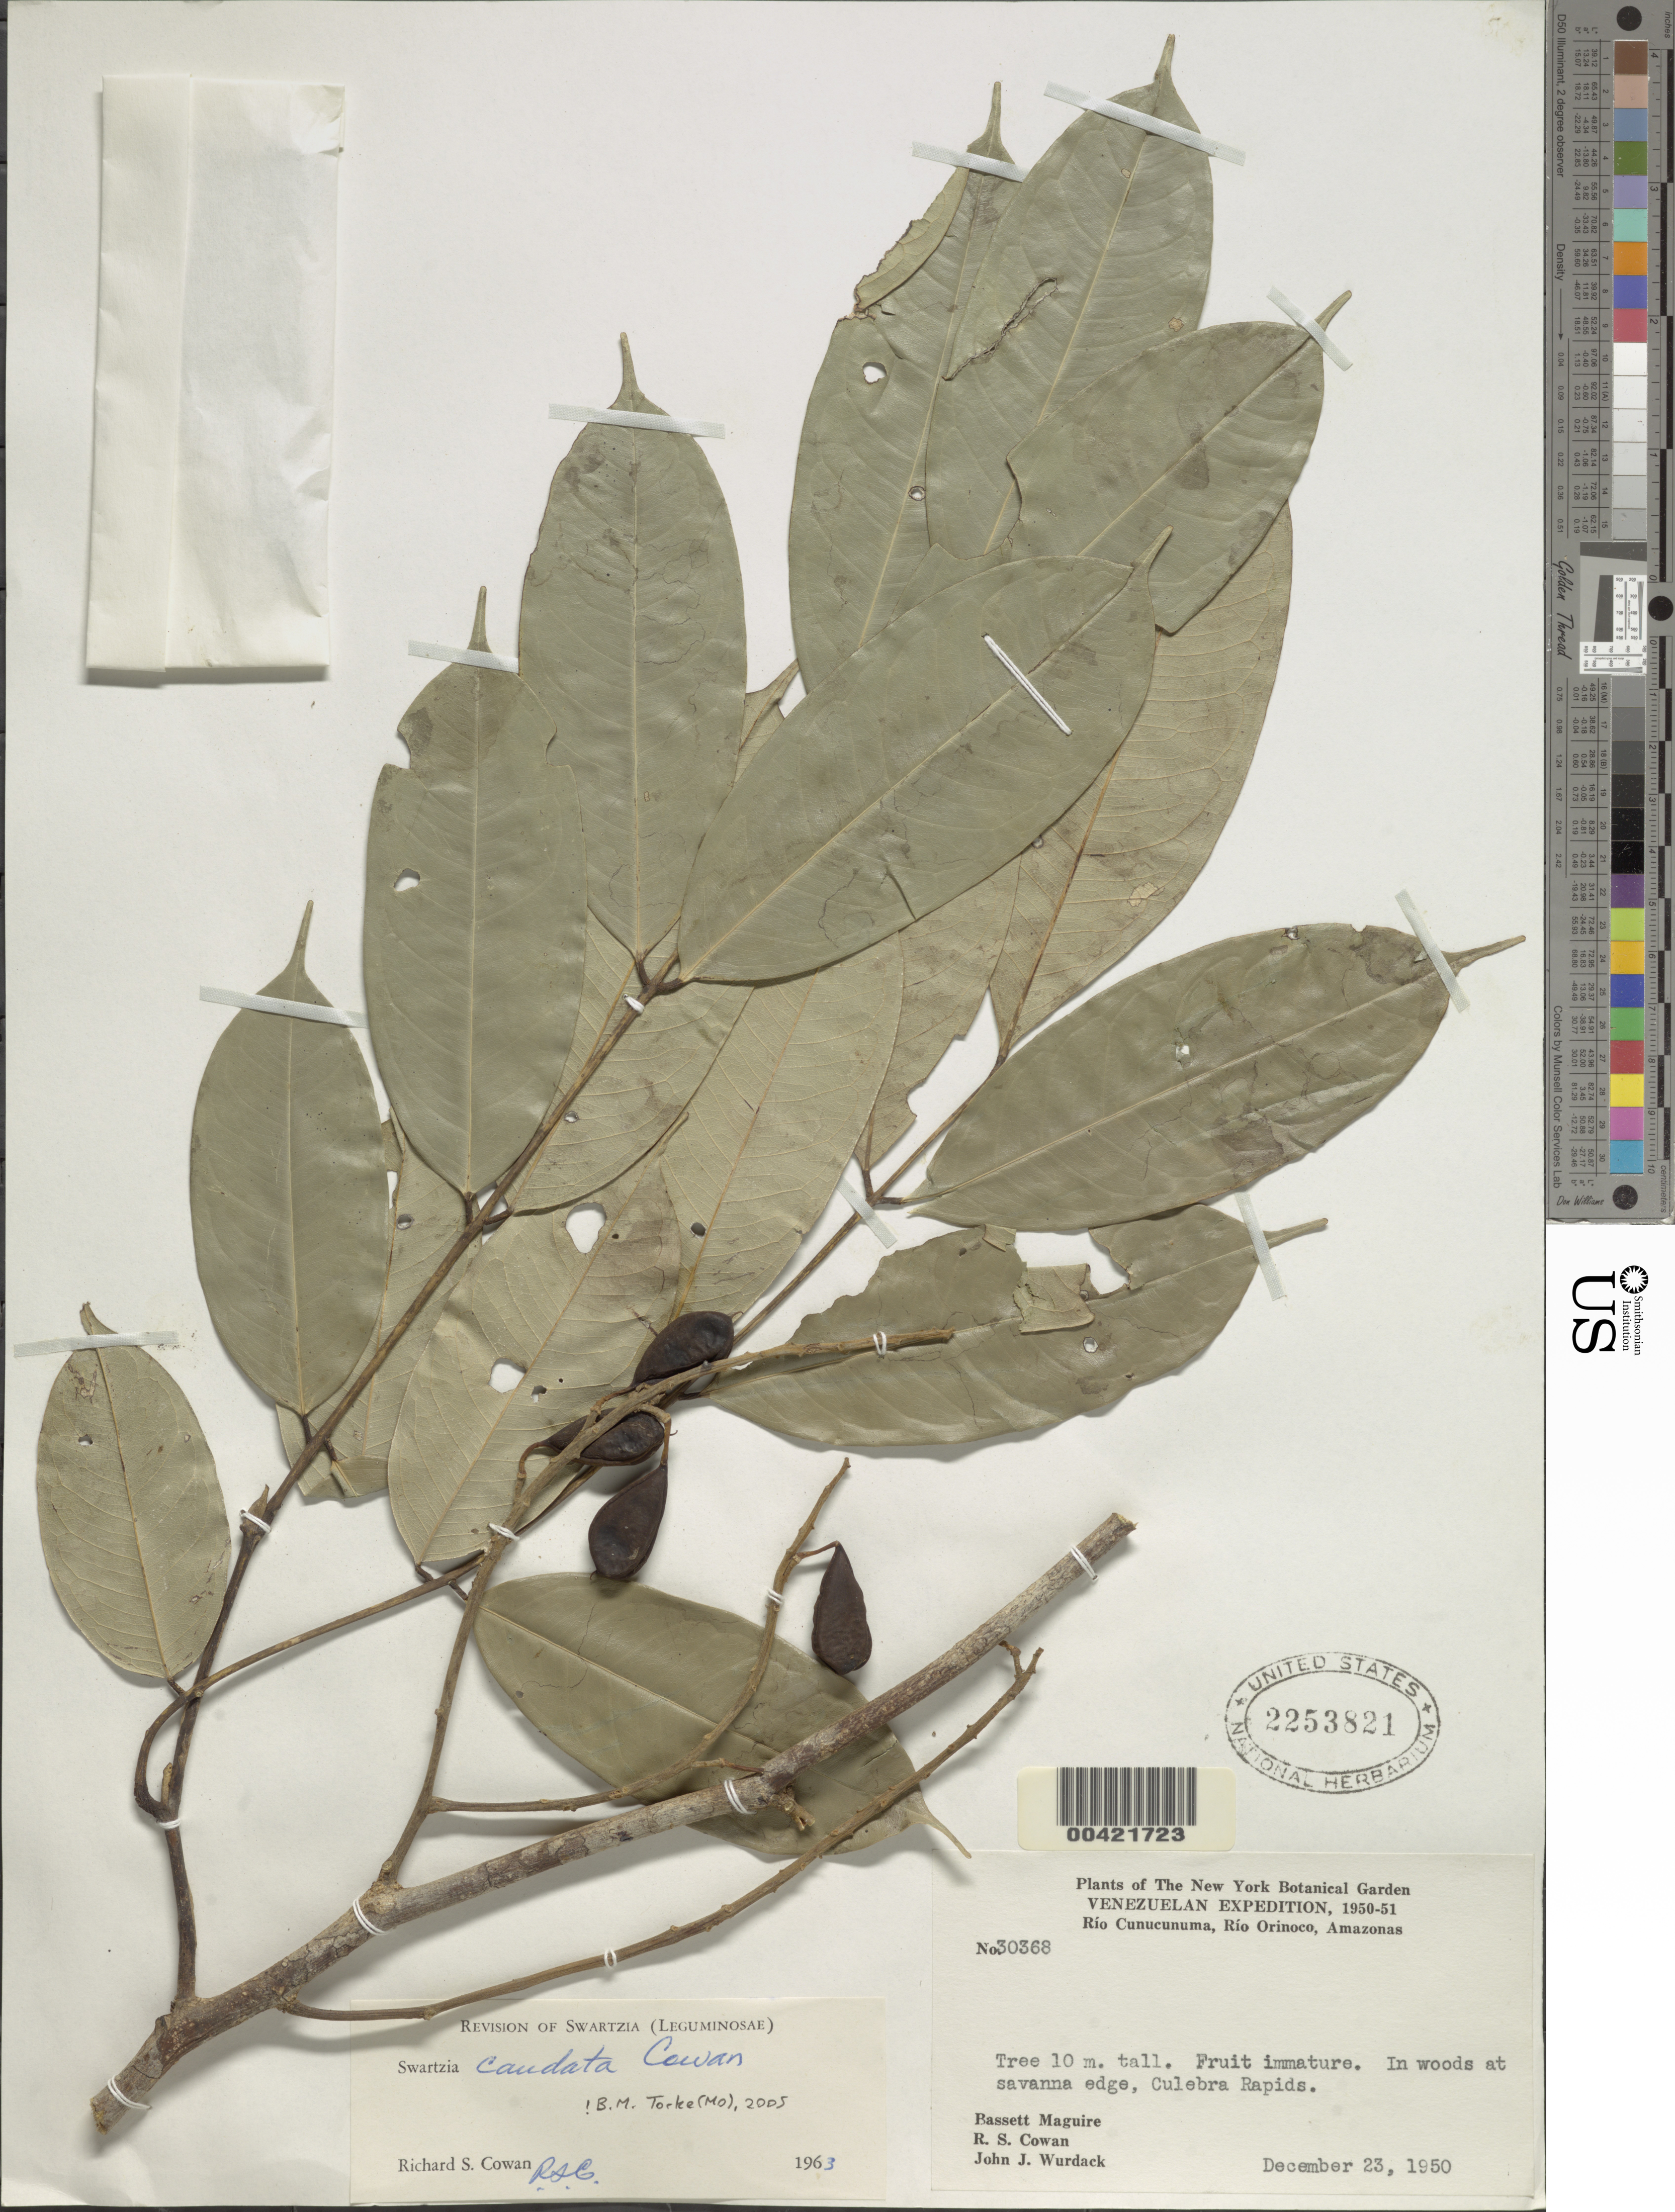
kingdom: Plantae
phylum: Tracheophyta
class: Magnoliopsida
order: Fabales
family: Fabaceae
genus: Swartzia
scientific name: Swartzia caudata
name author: R.S. Cowan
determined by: Cowan, R. S.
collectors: B. Maguire, R. S. Cowan & J. J. Wurdack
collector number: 30368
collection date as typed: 23 Dec 1950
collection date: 1950-12-23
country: Venezuela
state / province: Amazonas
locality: Culebra rapids; Rio Cunucunuma; rio orinoco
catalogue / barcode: US 2253821